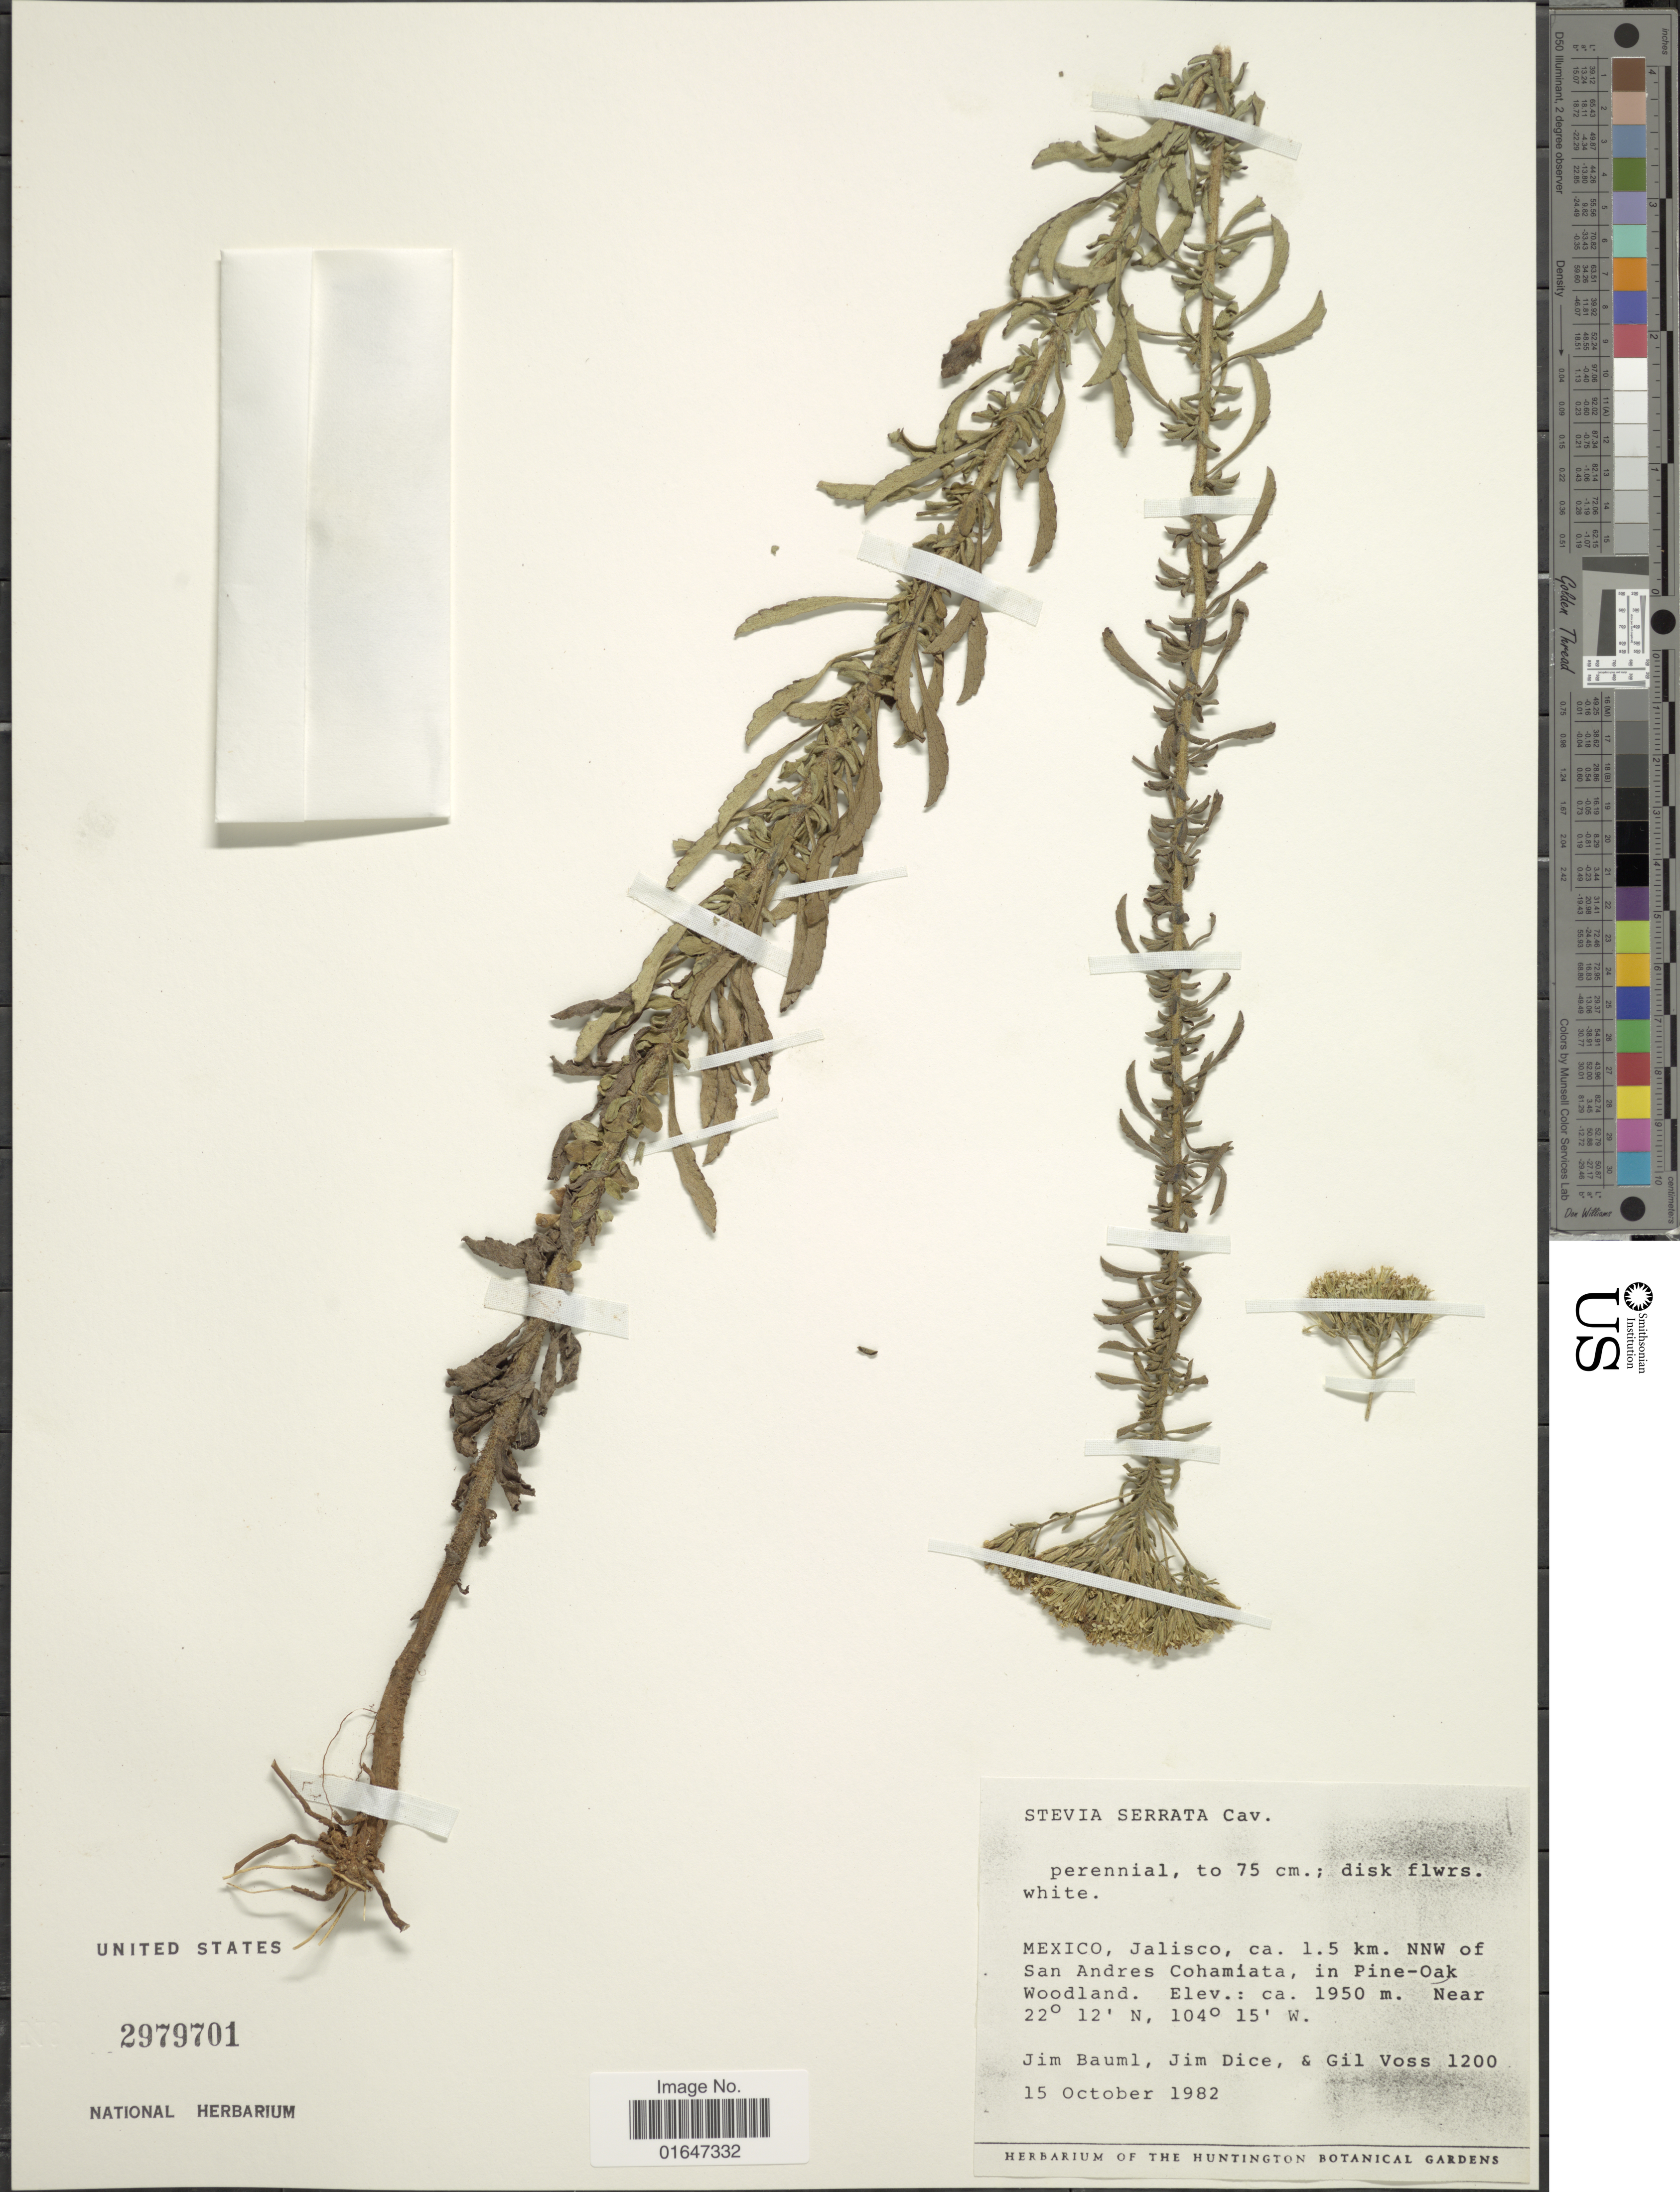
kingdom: Plantae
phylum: Tracheophyta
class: Magnoliopsida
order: Asterales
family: Asteraceae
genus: Stevia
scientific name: Stevia serrata var. serrata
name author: Cav.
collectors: J. Bauml, J. Dice & G. Voss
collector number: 1200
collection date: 1982-10-15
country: Mexico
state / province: Jalisco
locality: Ca 1.5 km NNW of San Andres Cohamiata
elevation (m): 1950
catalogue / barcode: US 2979701